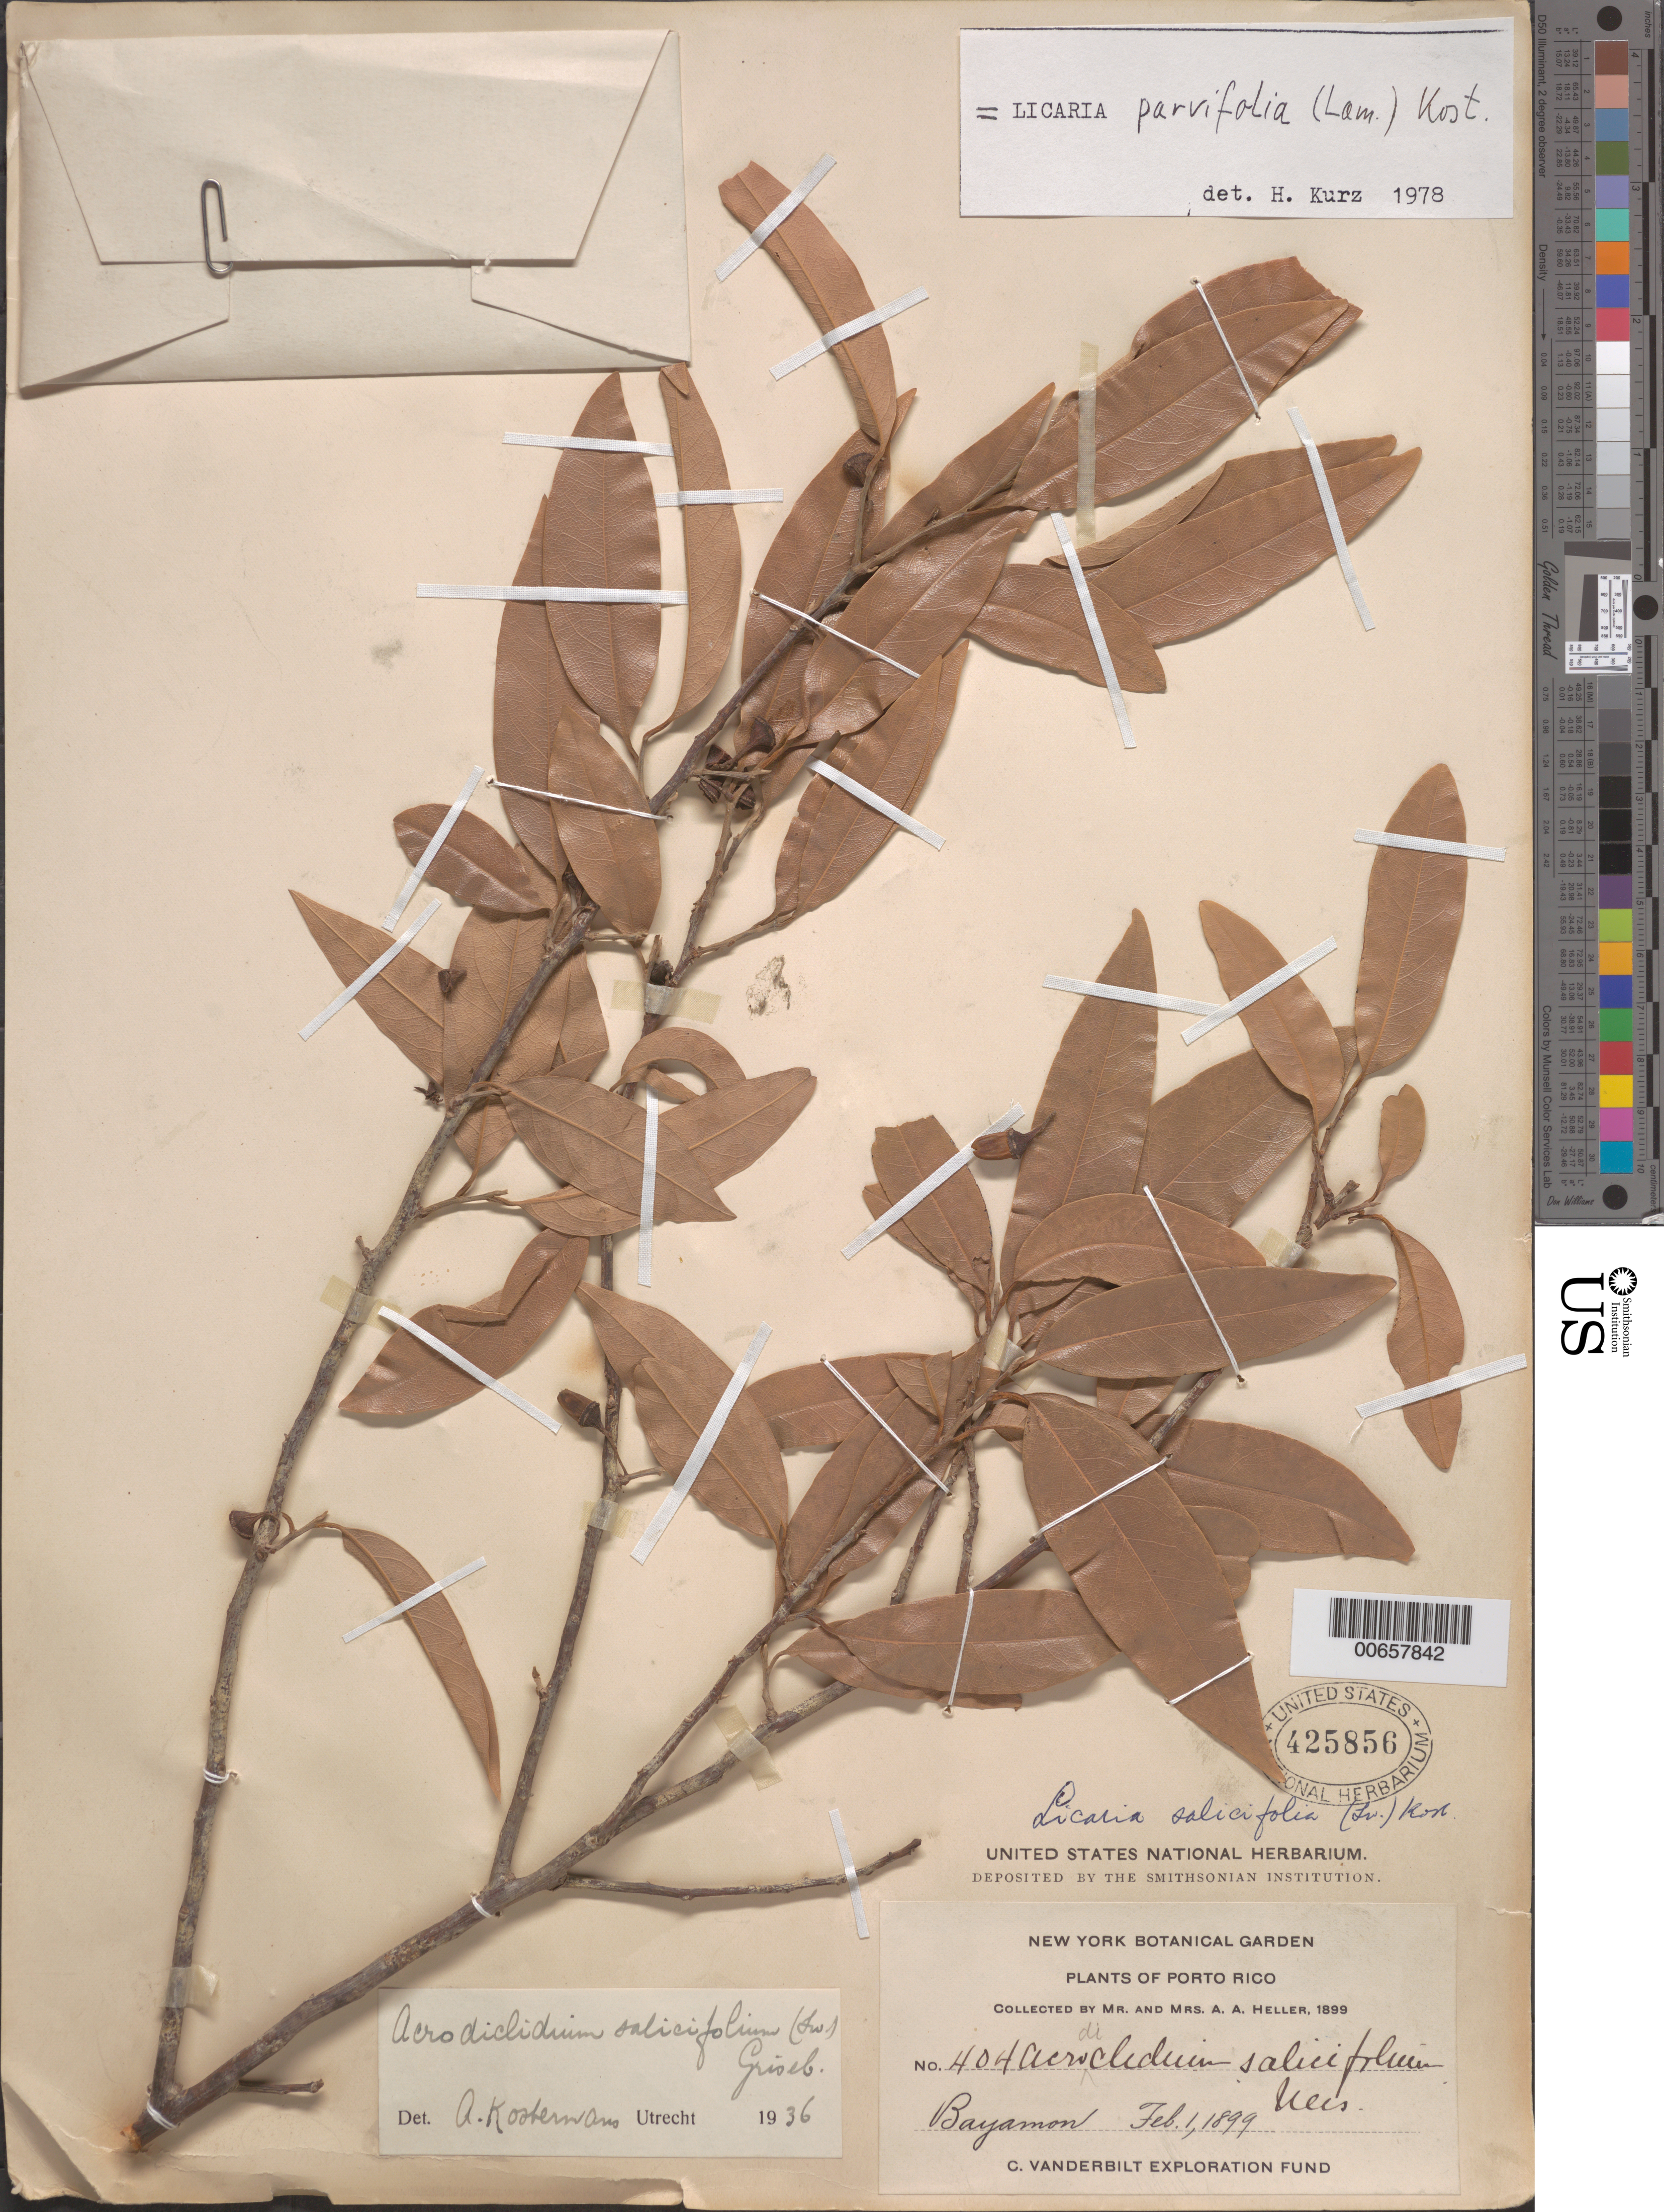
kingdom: Plantae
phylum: Tracheophyta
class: Magnoliopsida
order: Laurales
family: Lauraceae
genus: Licaria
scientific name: Licaria parvifolia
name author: (Lam.) Kosterm. ex León & Alain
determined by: Kurz, H.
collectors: A. A. Heller & -- Heller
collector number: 404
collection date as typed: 01 Feb 1899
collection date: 1899-02-01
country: Puerto Rico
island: Greater Antilles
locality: Bayamon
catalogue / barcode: US 425856